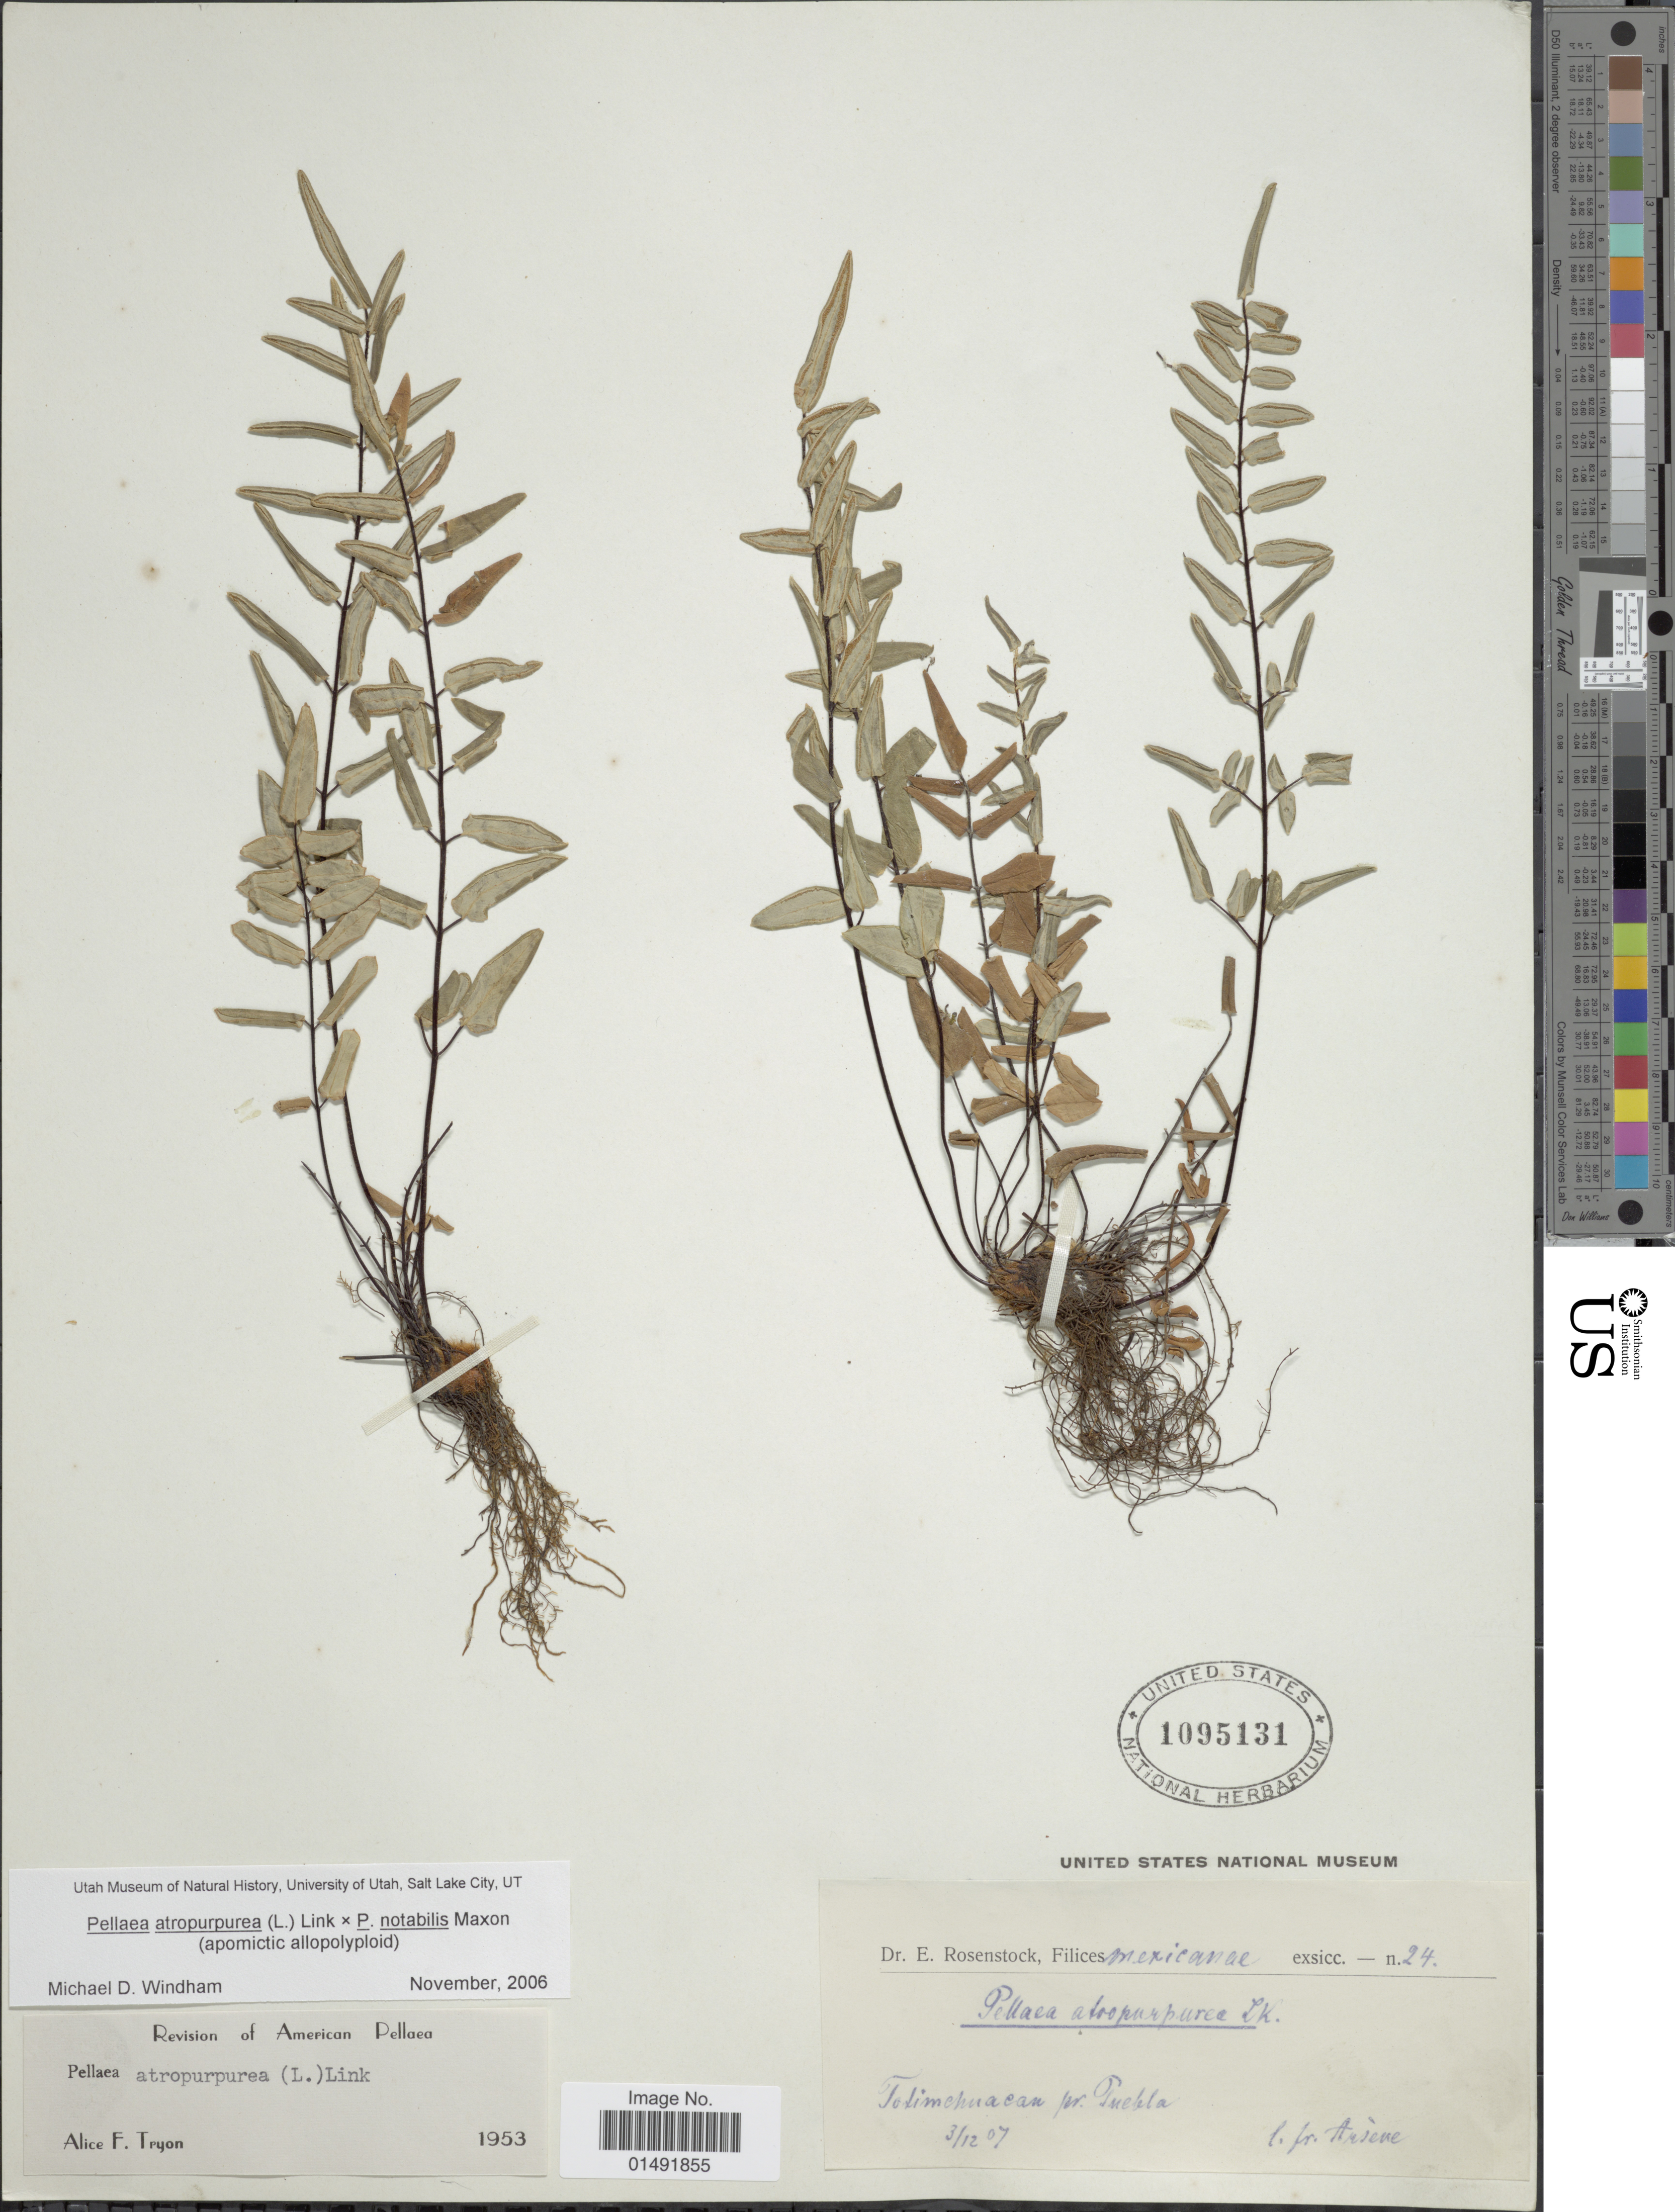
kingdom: Plantae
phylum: Tracheophyta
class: Polypodiopsida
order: Polypodiales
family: Pteridaceae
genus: Pellaea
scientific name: Pellaea atropurpurea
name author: (L.) Link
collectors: -- Arsène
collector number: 24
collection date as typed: Transcribed d/m/y: 3/12/7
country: Mexico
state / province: Puebla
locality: Totimchuacan pr Puebla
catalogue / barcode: US 1095131